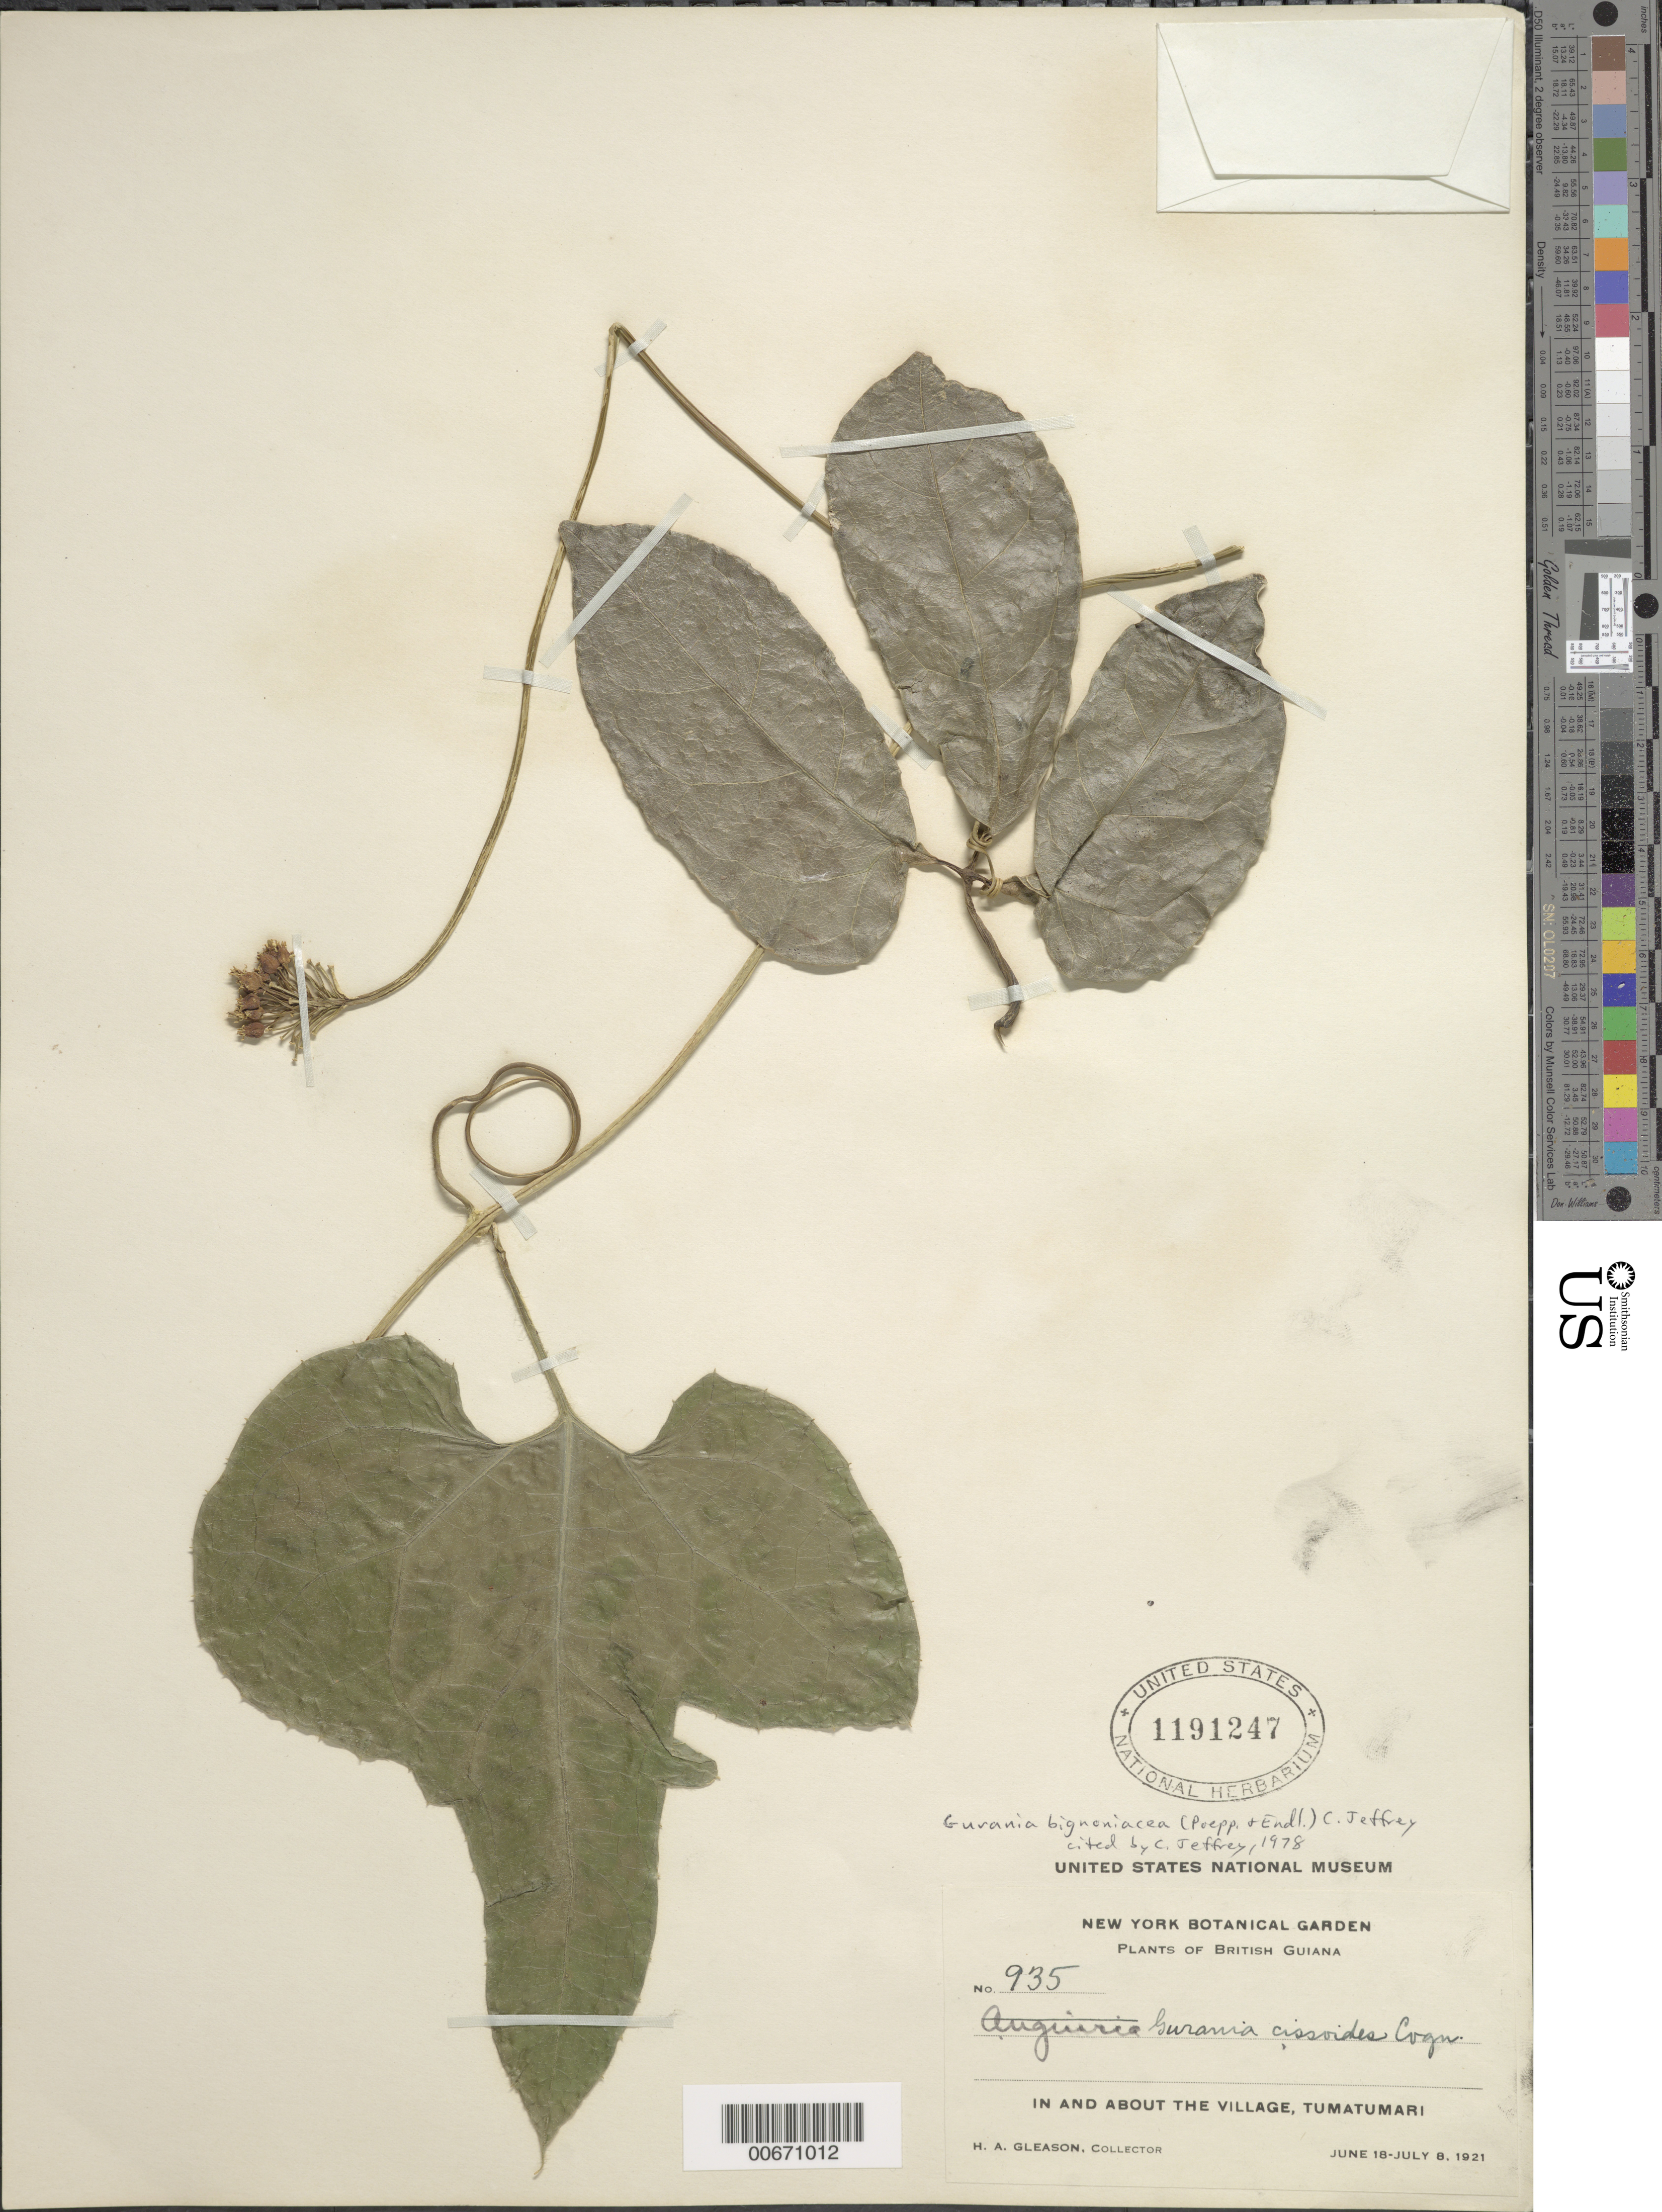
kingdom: Plantae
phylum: Tracheophyta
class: Magnoliopsida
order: Cucurbitales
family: Cucurbitaceae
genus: Gurania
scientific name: Gurania bignoniacea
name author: (Poepp. & Endl.) C. Jeffrey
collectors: H. A. Gleason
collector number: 935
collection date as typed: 18-Jun-21 to 8-Jul-21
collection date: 1921-06-18/1921-07-08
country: Guyana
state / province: U. Demerara-Berbice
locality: Tumatumari Village, Potaro R.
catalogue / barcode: US 1191247